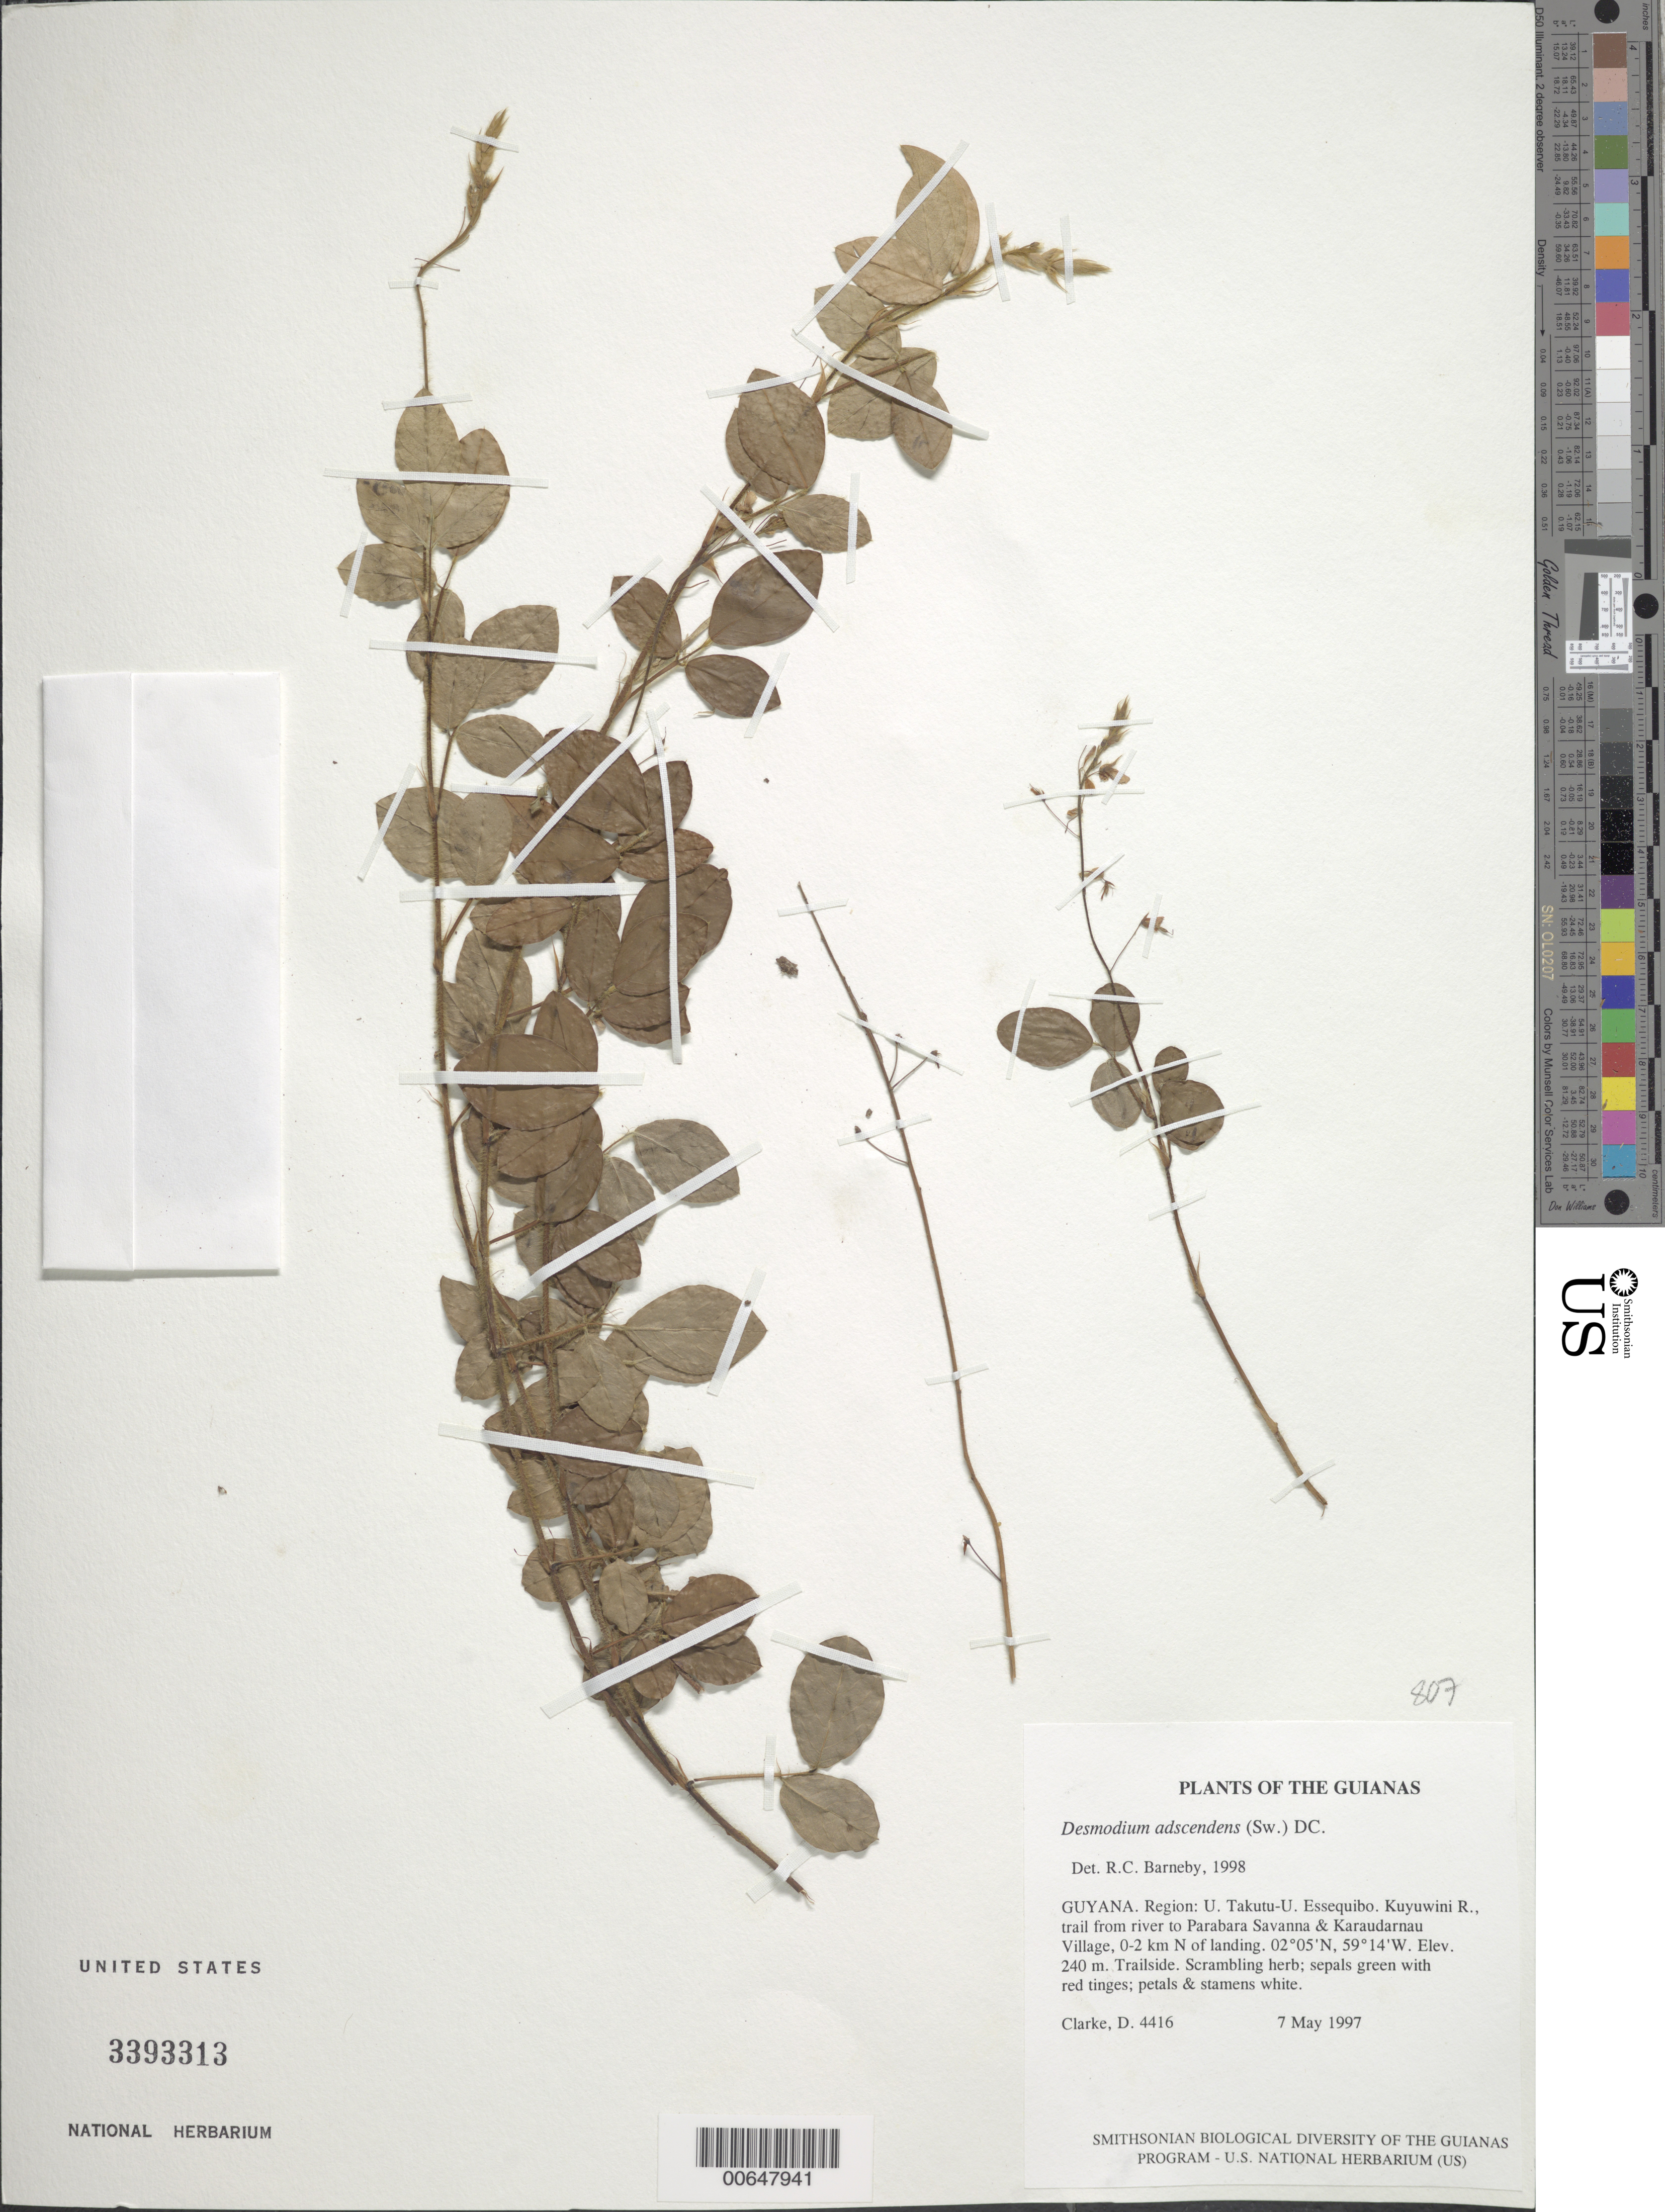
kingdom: Plantae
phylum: Tracheophyta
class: Magnoliopsida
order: Fabales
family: Fabaceae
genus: Grona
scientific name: Grona adscendens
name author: (Sw.) H. Ohashi & K. Ohashi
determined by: Strong, Mark T., (BOT), Smithsonian Institution - National Museum of Natural History (UNITED STATES)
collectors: H. D. Clarke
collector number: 4416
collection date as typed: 7 May 1997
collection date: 1997-05-07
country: Guyana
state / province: U. Takutu-U. Essequibo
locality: Kuyuwini R., trail from river to Parabara Savanna & Karaudarnau Village, 0-2 km N of landing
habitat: Trailside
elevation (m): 240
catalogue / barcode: US 3393313